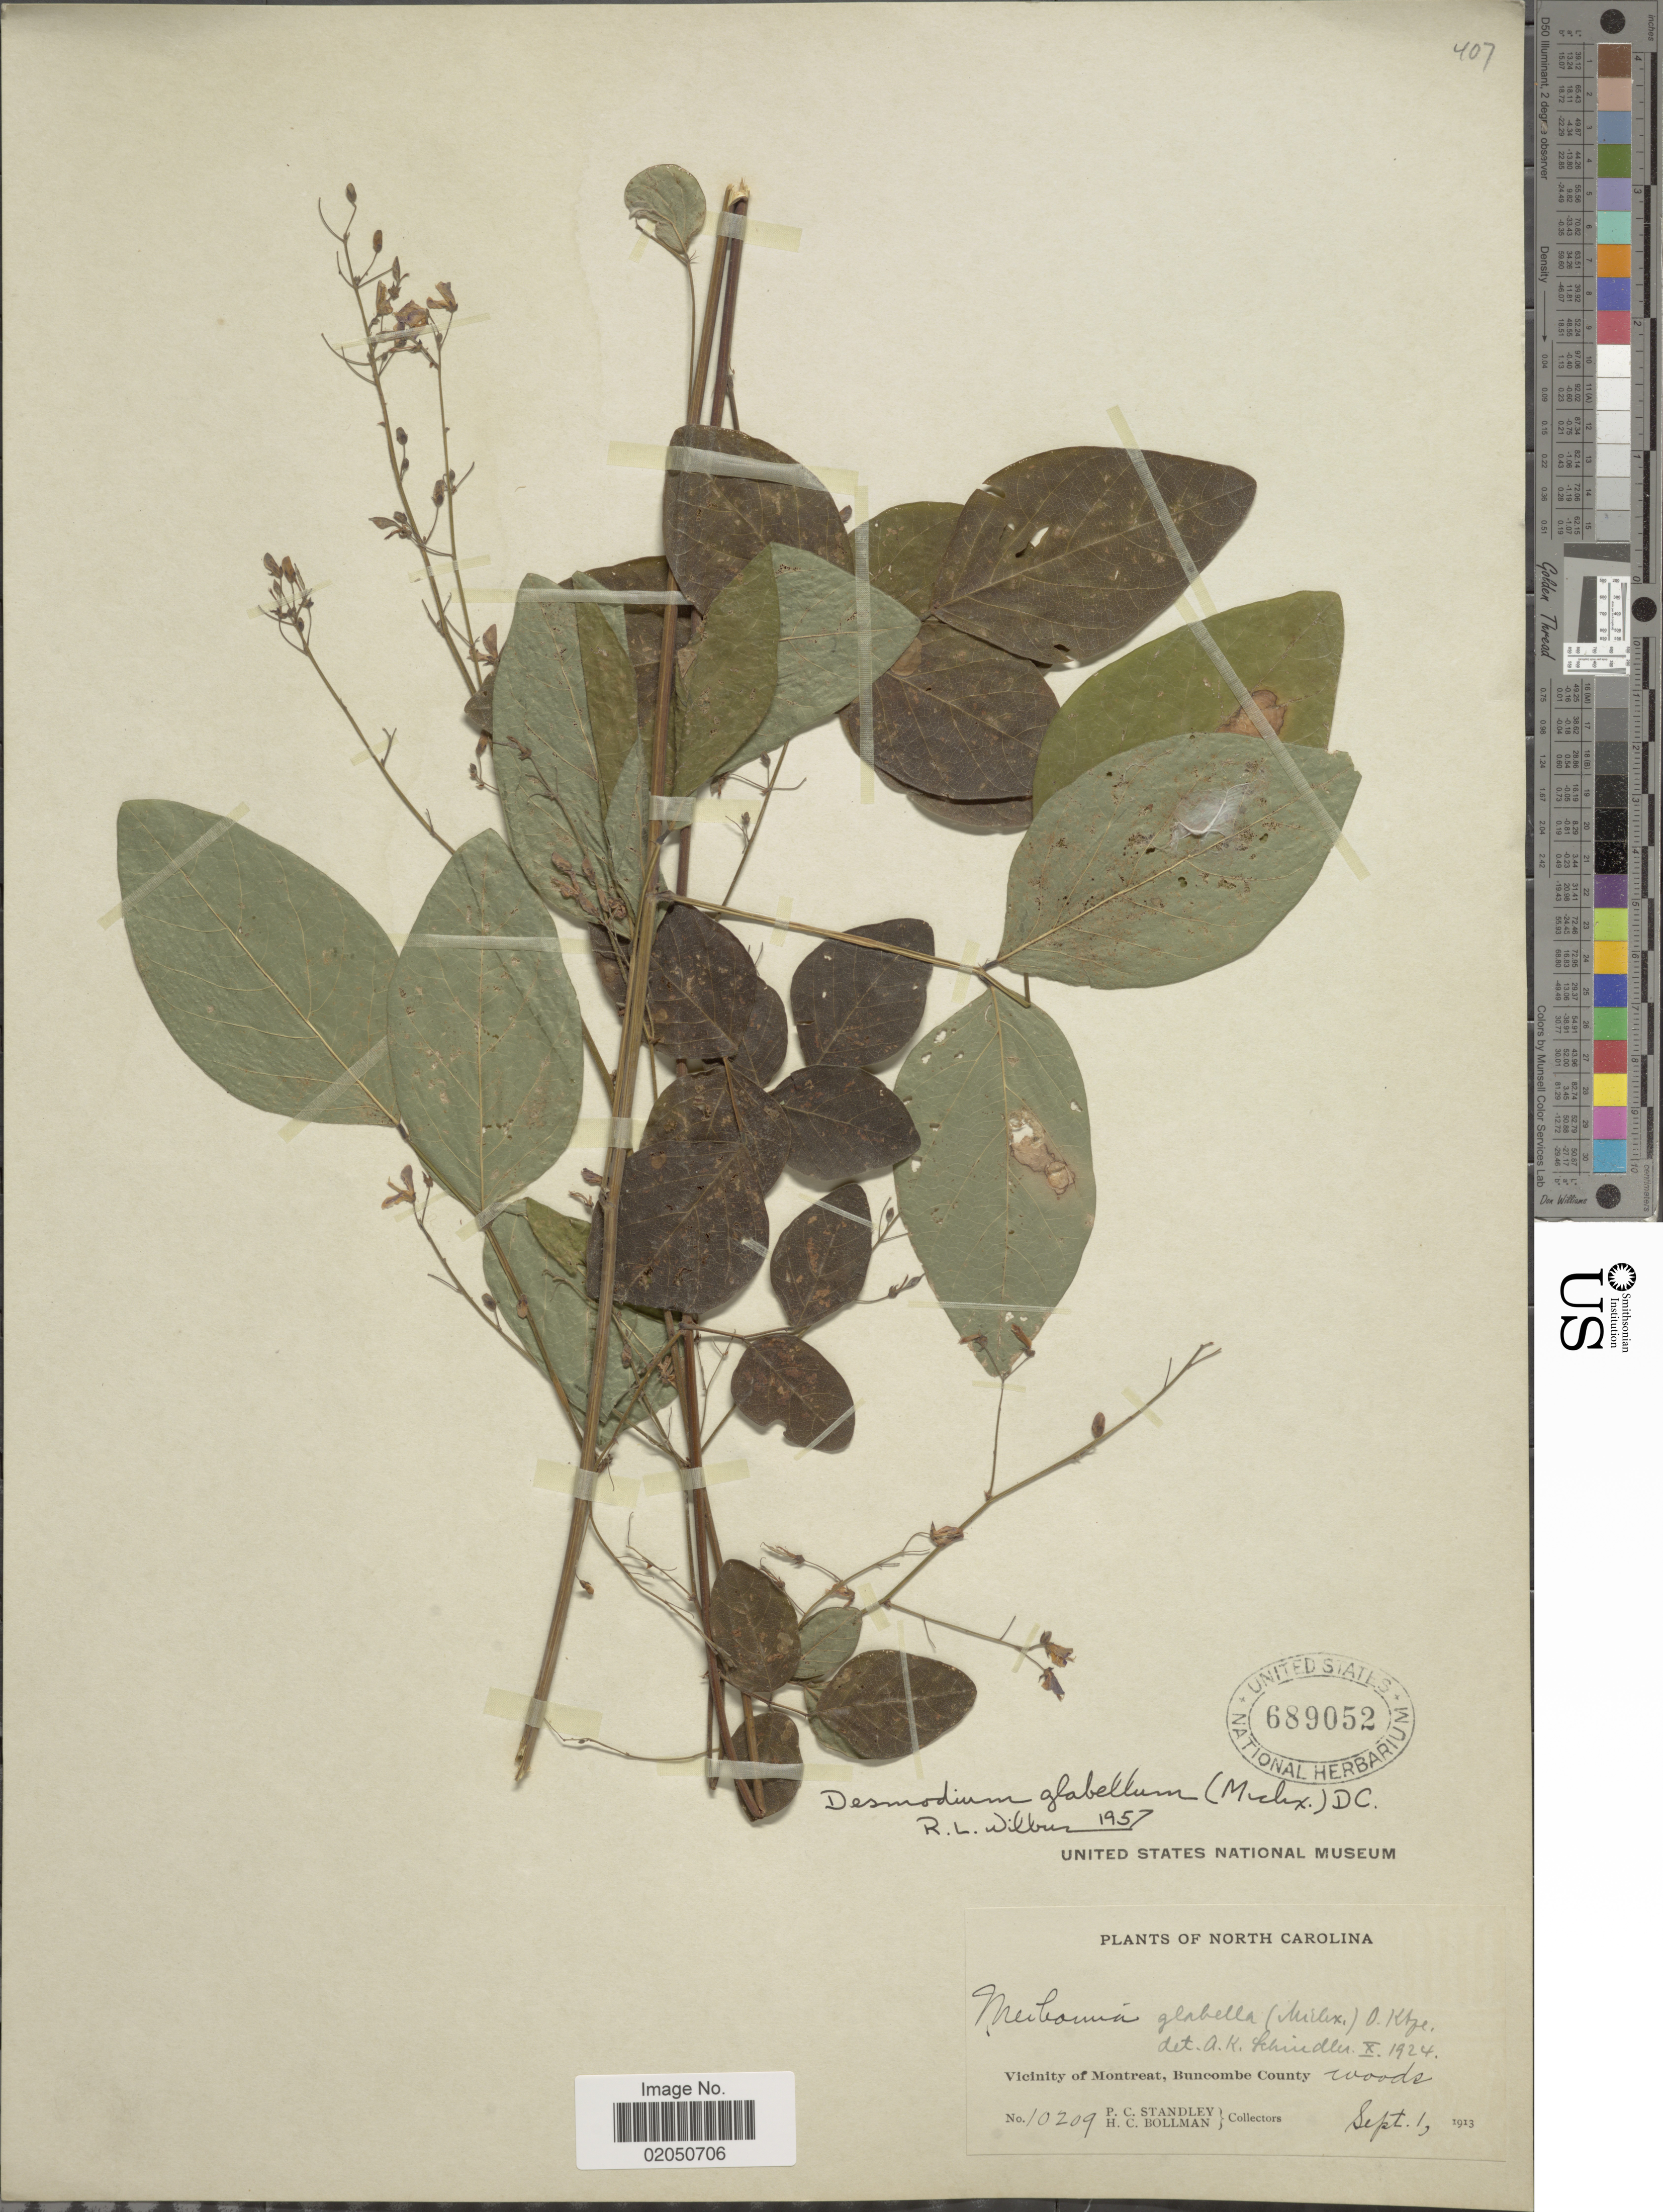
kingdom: Plantae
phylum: Tracheophyta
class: Magnoliopsida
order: Fabales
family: Fabaceae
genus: Desmodium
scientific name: Desmodium glabellum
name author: (Michx.) DC.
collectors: P. C. Standley & H. C. Bollman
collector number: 10209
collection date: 1913-09-01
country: United States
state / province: North Carolina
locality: Vicinity of Montreat, Buncombe County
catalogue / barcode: US 689052